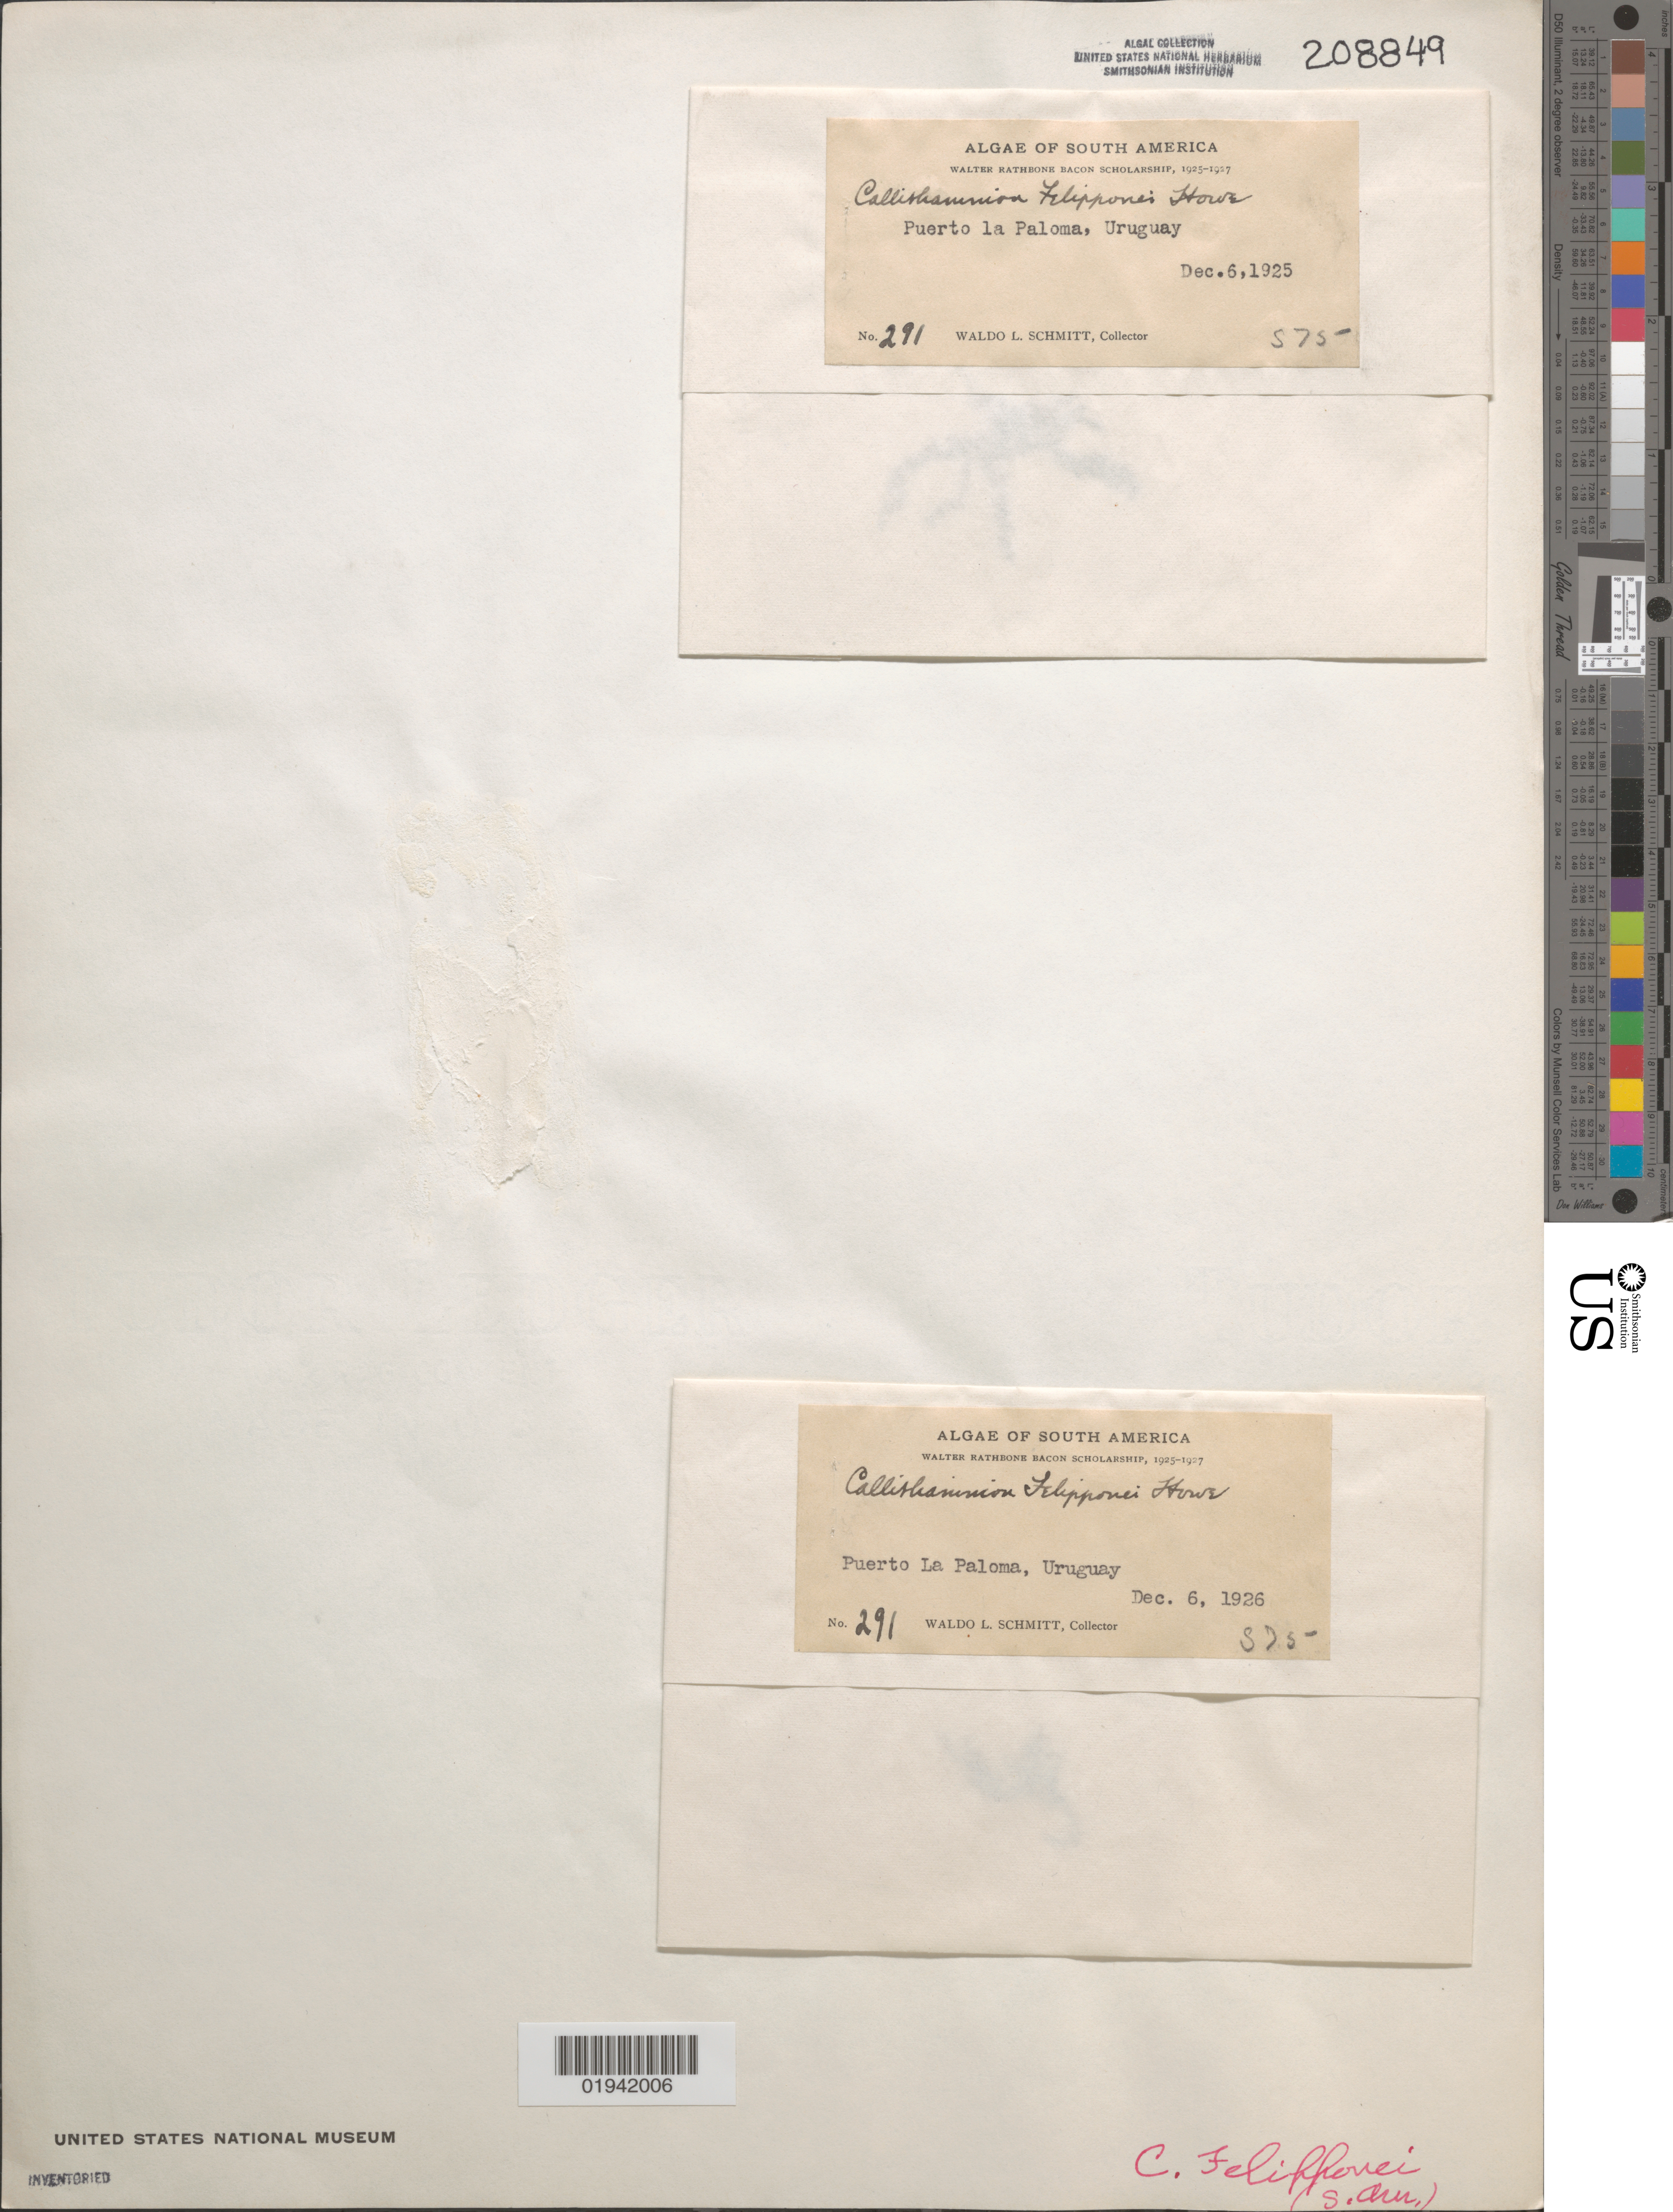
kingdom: Plantae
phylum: Rhodophyta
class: Florideophyceae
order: Ceramiales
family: Callithamniaceae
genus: Aglaothamnion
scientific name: Aglaothamnion felipponei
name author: (M. Howe) N.E.Aponte et al.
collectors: W. L. Schmitt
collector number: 291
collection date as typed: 06 Dec 1926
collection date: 1926-12-06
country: Uruguay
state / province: Rocha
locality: Puerto la Paloma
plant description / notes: Walter Rathbone Bacon Scholarship, 1925-1927, as Callithamnion Felipponei Howe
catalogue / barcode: US 208849